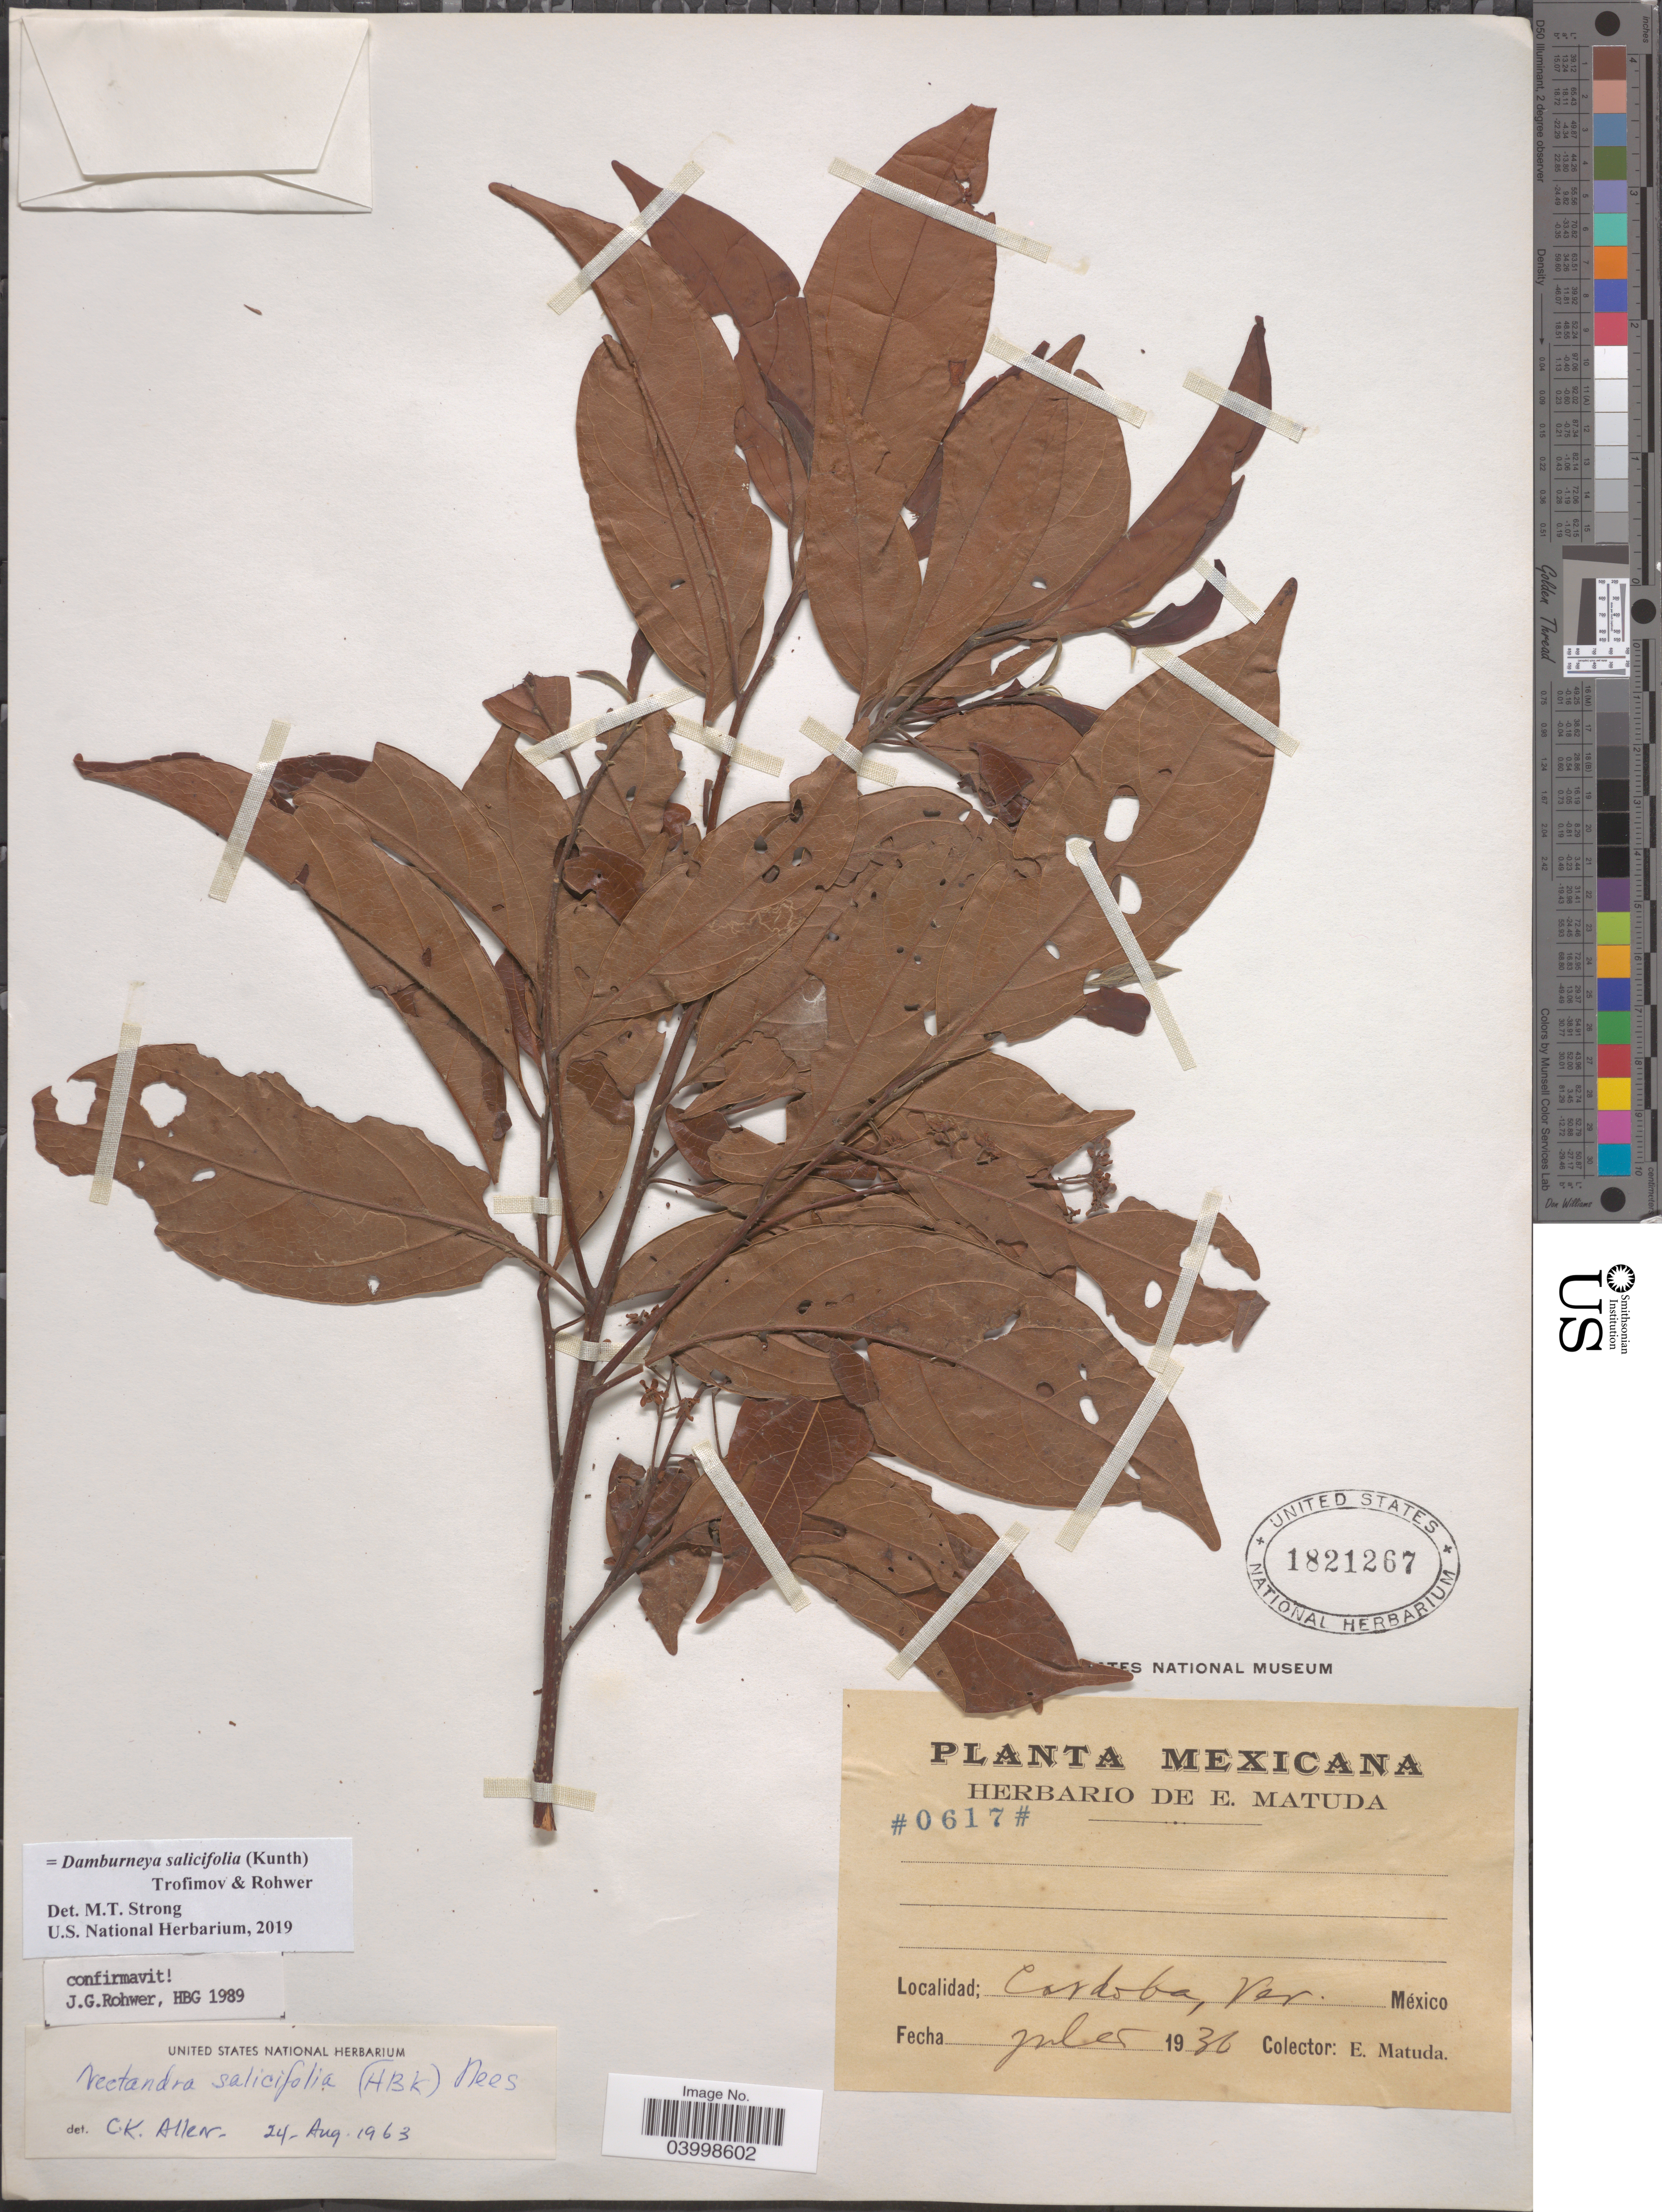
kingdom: Plantae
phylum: Tracheophyta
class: Magnoliopsida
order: Laurales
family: Lauraceae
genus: Damburneya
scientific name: Damburneya salicifolia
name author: (Kunth) Trofimov & Rohwer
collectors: E. Matuda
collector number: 0167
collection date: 1936-07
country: Mexico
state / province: Veracruz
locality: Cordoba, Ver.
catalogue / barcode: US 1821267